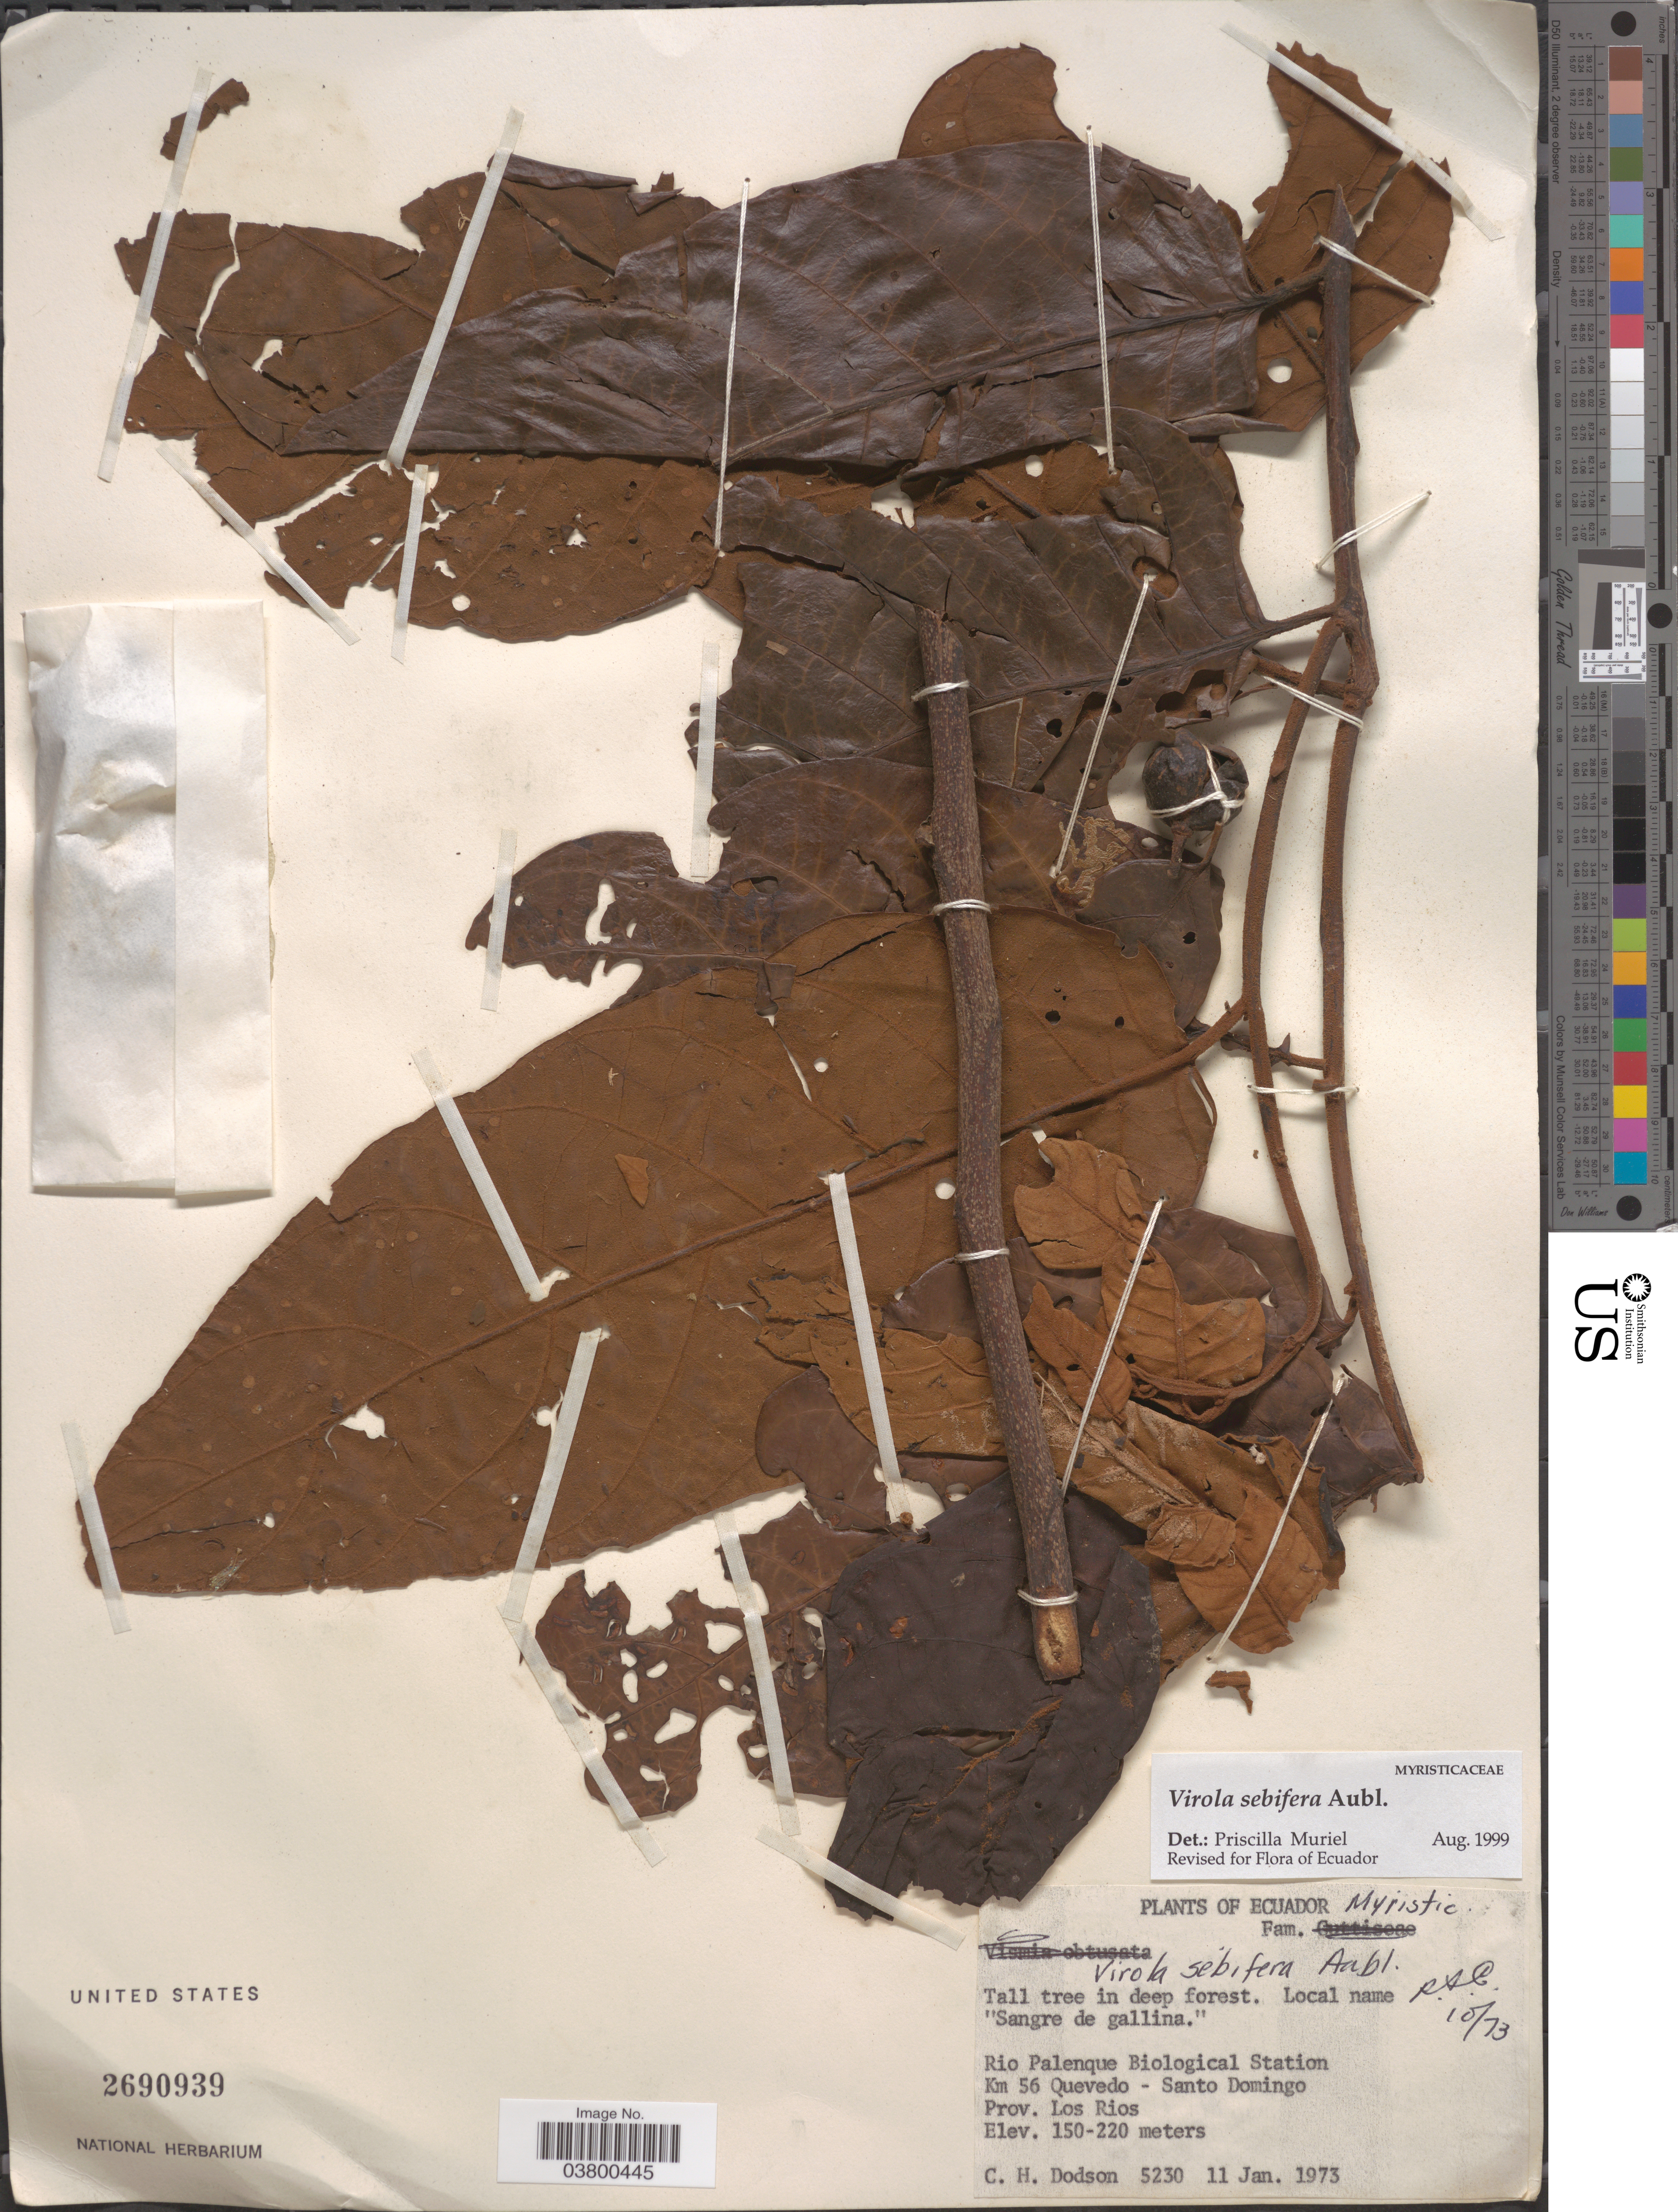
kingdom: Plantae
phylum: Tracheophyta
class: Magnoliopsida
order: Magnoliales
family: Myristicaceae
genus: Virola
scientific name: Virola sebifera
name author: Aubl.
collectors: C. H. Dodson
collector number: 5230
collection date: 1973-01-11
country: Ecuador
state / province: Los Ríos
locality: Rio Palenque Biological Station, Km 56 Quevedo - Santo Domingo.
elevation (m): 150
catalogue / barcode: US 2690939